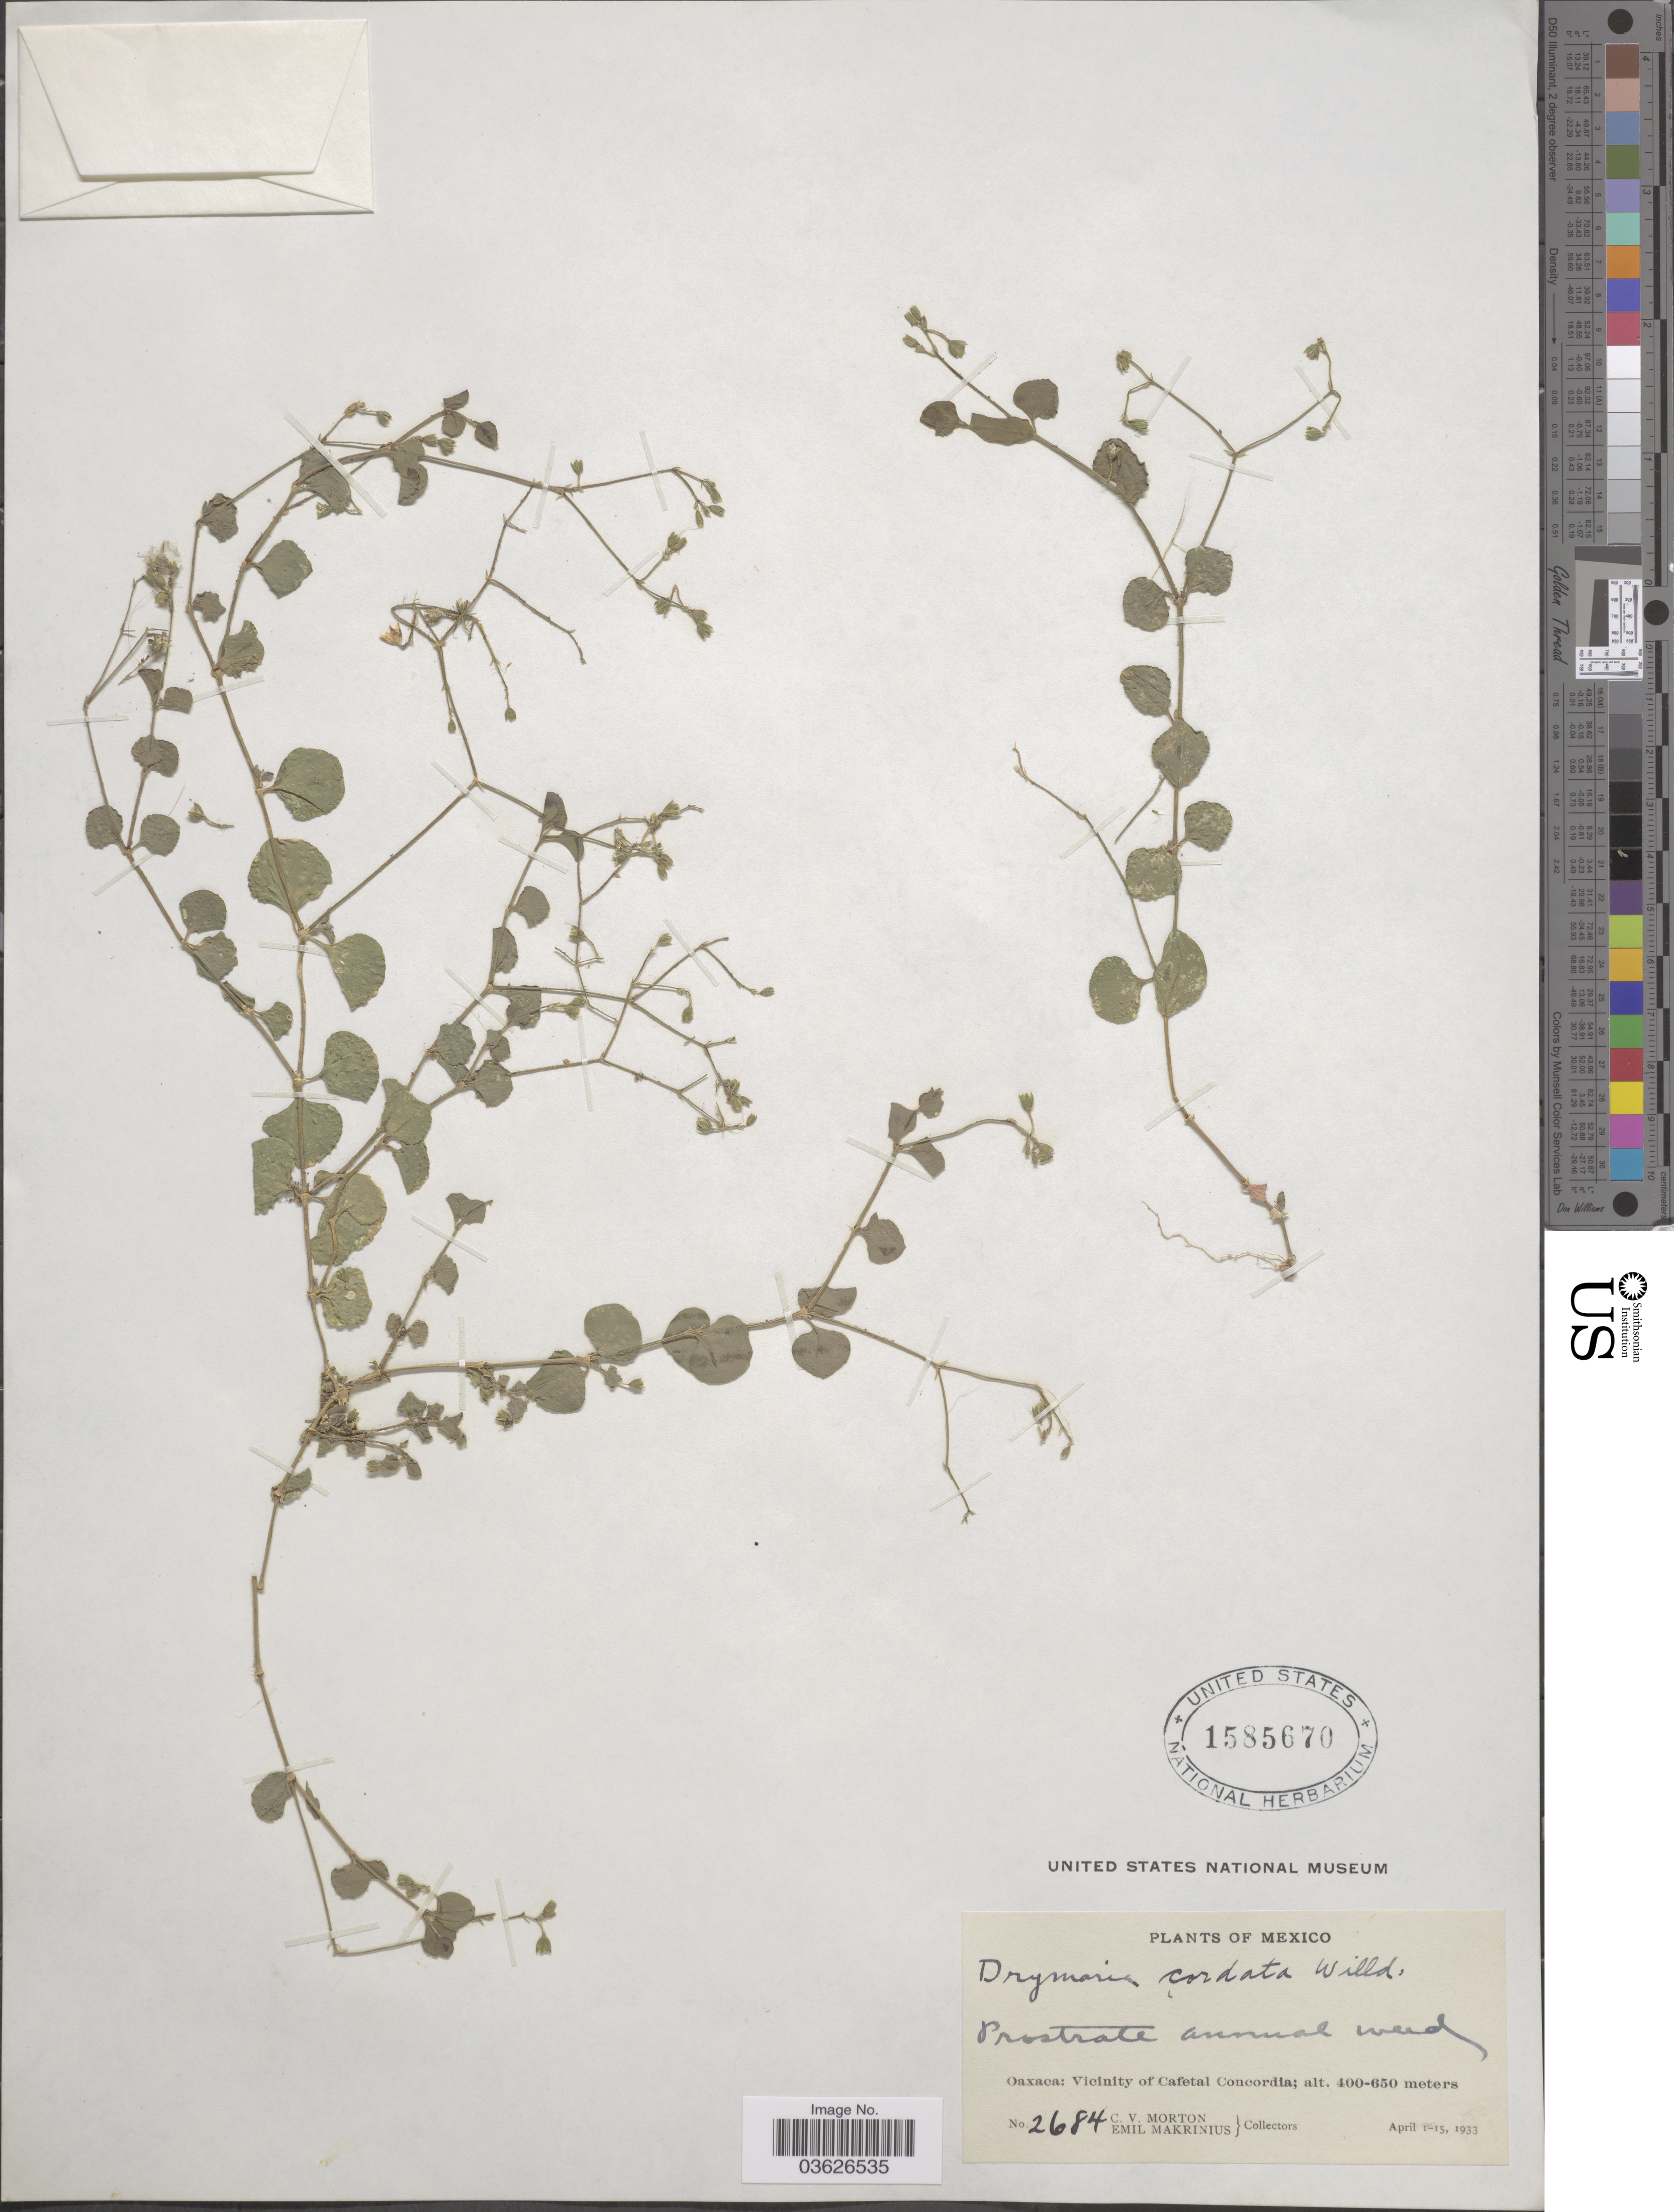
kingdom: Plantae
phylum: Tracheophyta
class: Magnoliopsida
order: Caryophyllales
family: Caryophyllaceae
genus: Drymaria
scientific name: Drymaria cordata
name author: (L.) Willd. ex Schult.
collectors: C. V. Morton & E. Makrinius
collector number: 2684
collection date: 1933-04-01/1933-04-15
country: Mexico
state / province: Oaxaca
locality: Vicinity of Cafetal Concordia.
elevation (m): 400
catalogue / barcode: US 1585670